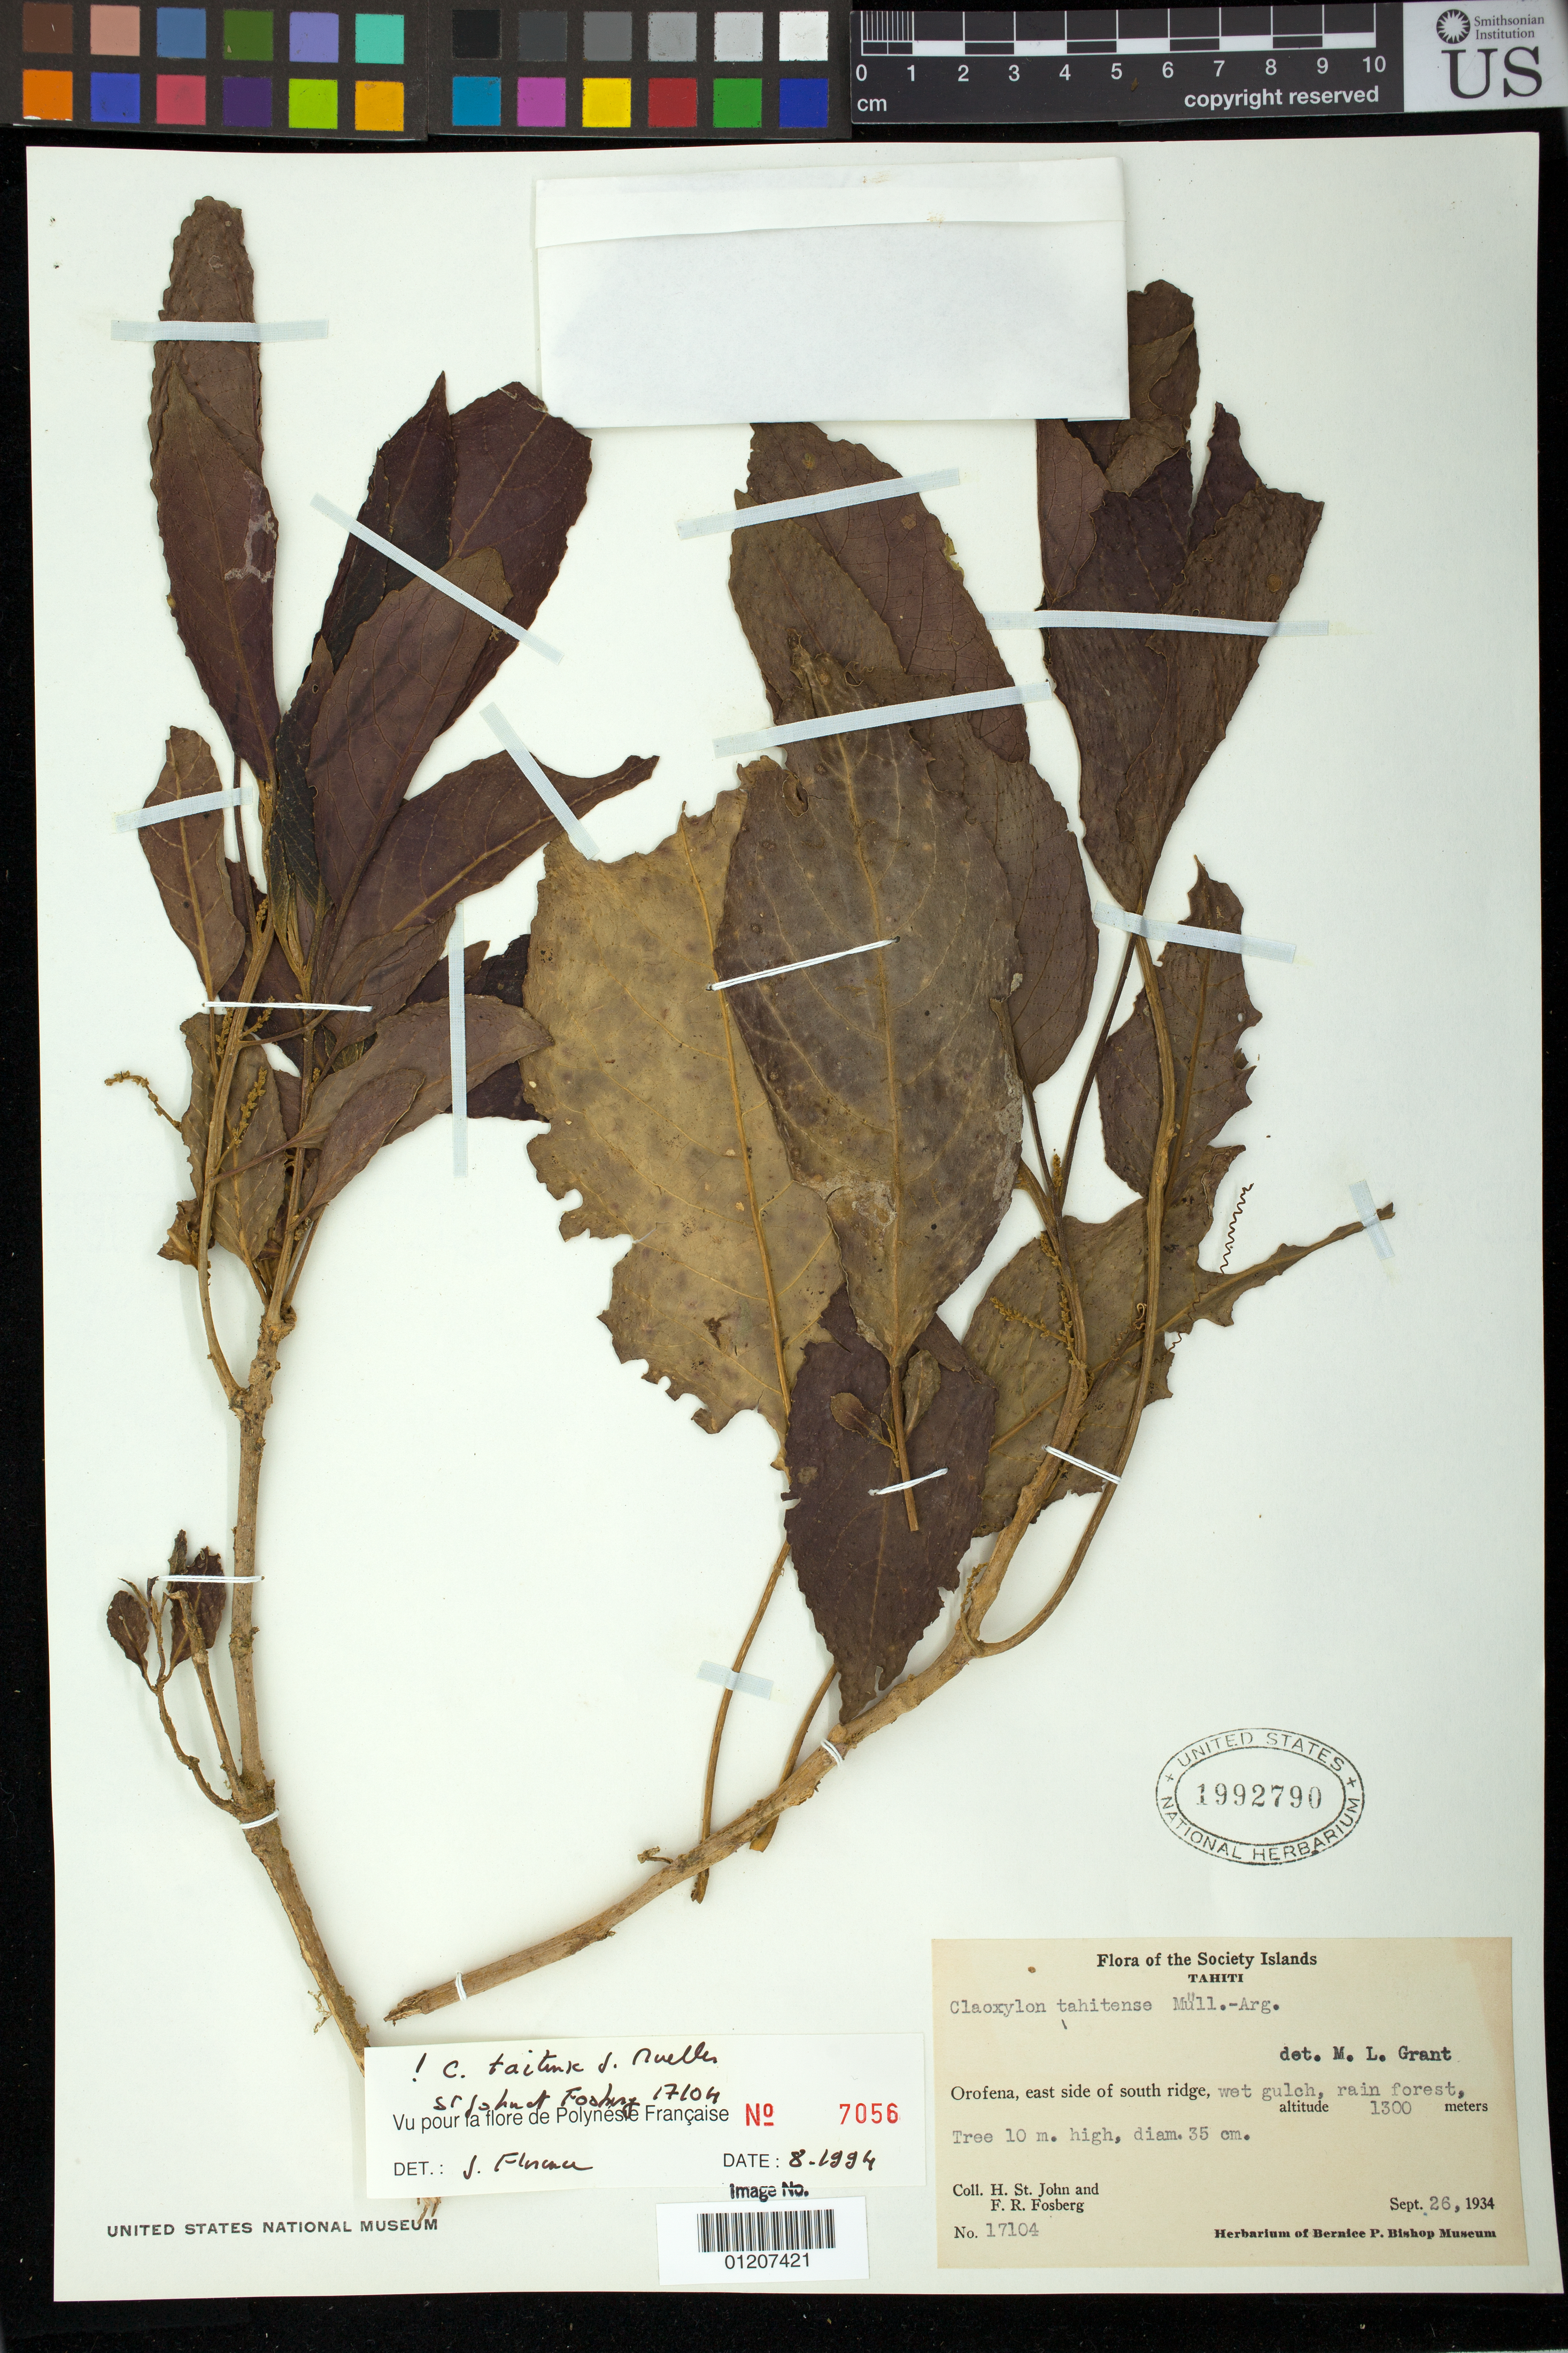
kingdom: Plantae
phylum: Tracheophyta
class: Magnoliopsida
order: Malpighiales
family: Euphorbiaceae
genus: Claoxylon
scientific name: Claoxylon taitense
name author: Müll. Arg.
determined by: Florence, J.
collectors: H. St. John & F. R. Fosberg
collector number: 17104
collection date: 1934-09-26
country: French Polynesia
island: Tahiti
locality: Orofena, east side of south ridge.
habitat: Wet gulch, rain forest.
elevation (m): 1300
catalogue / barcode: US 1992790